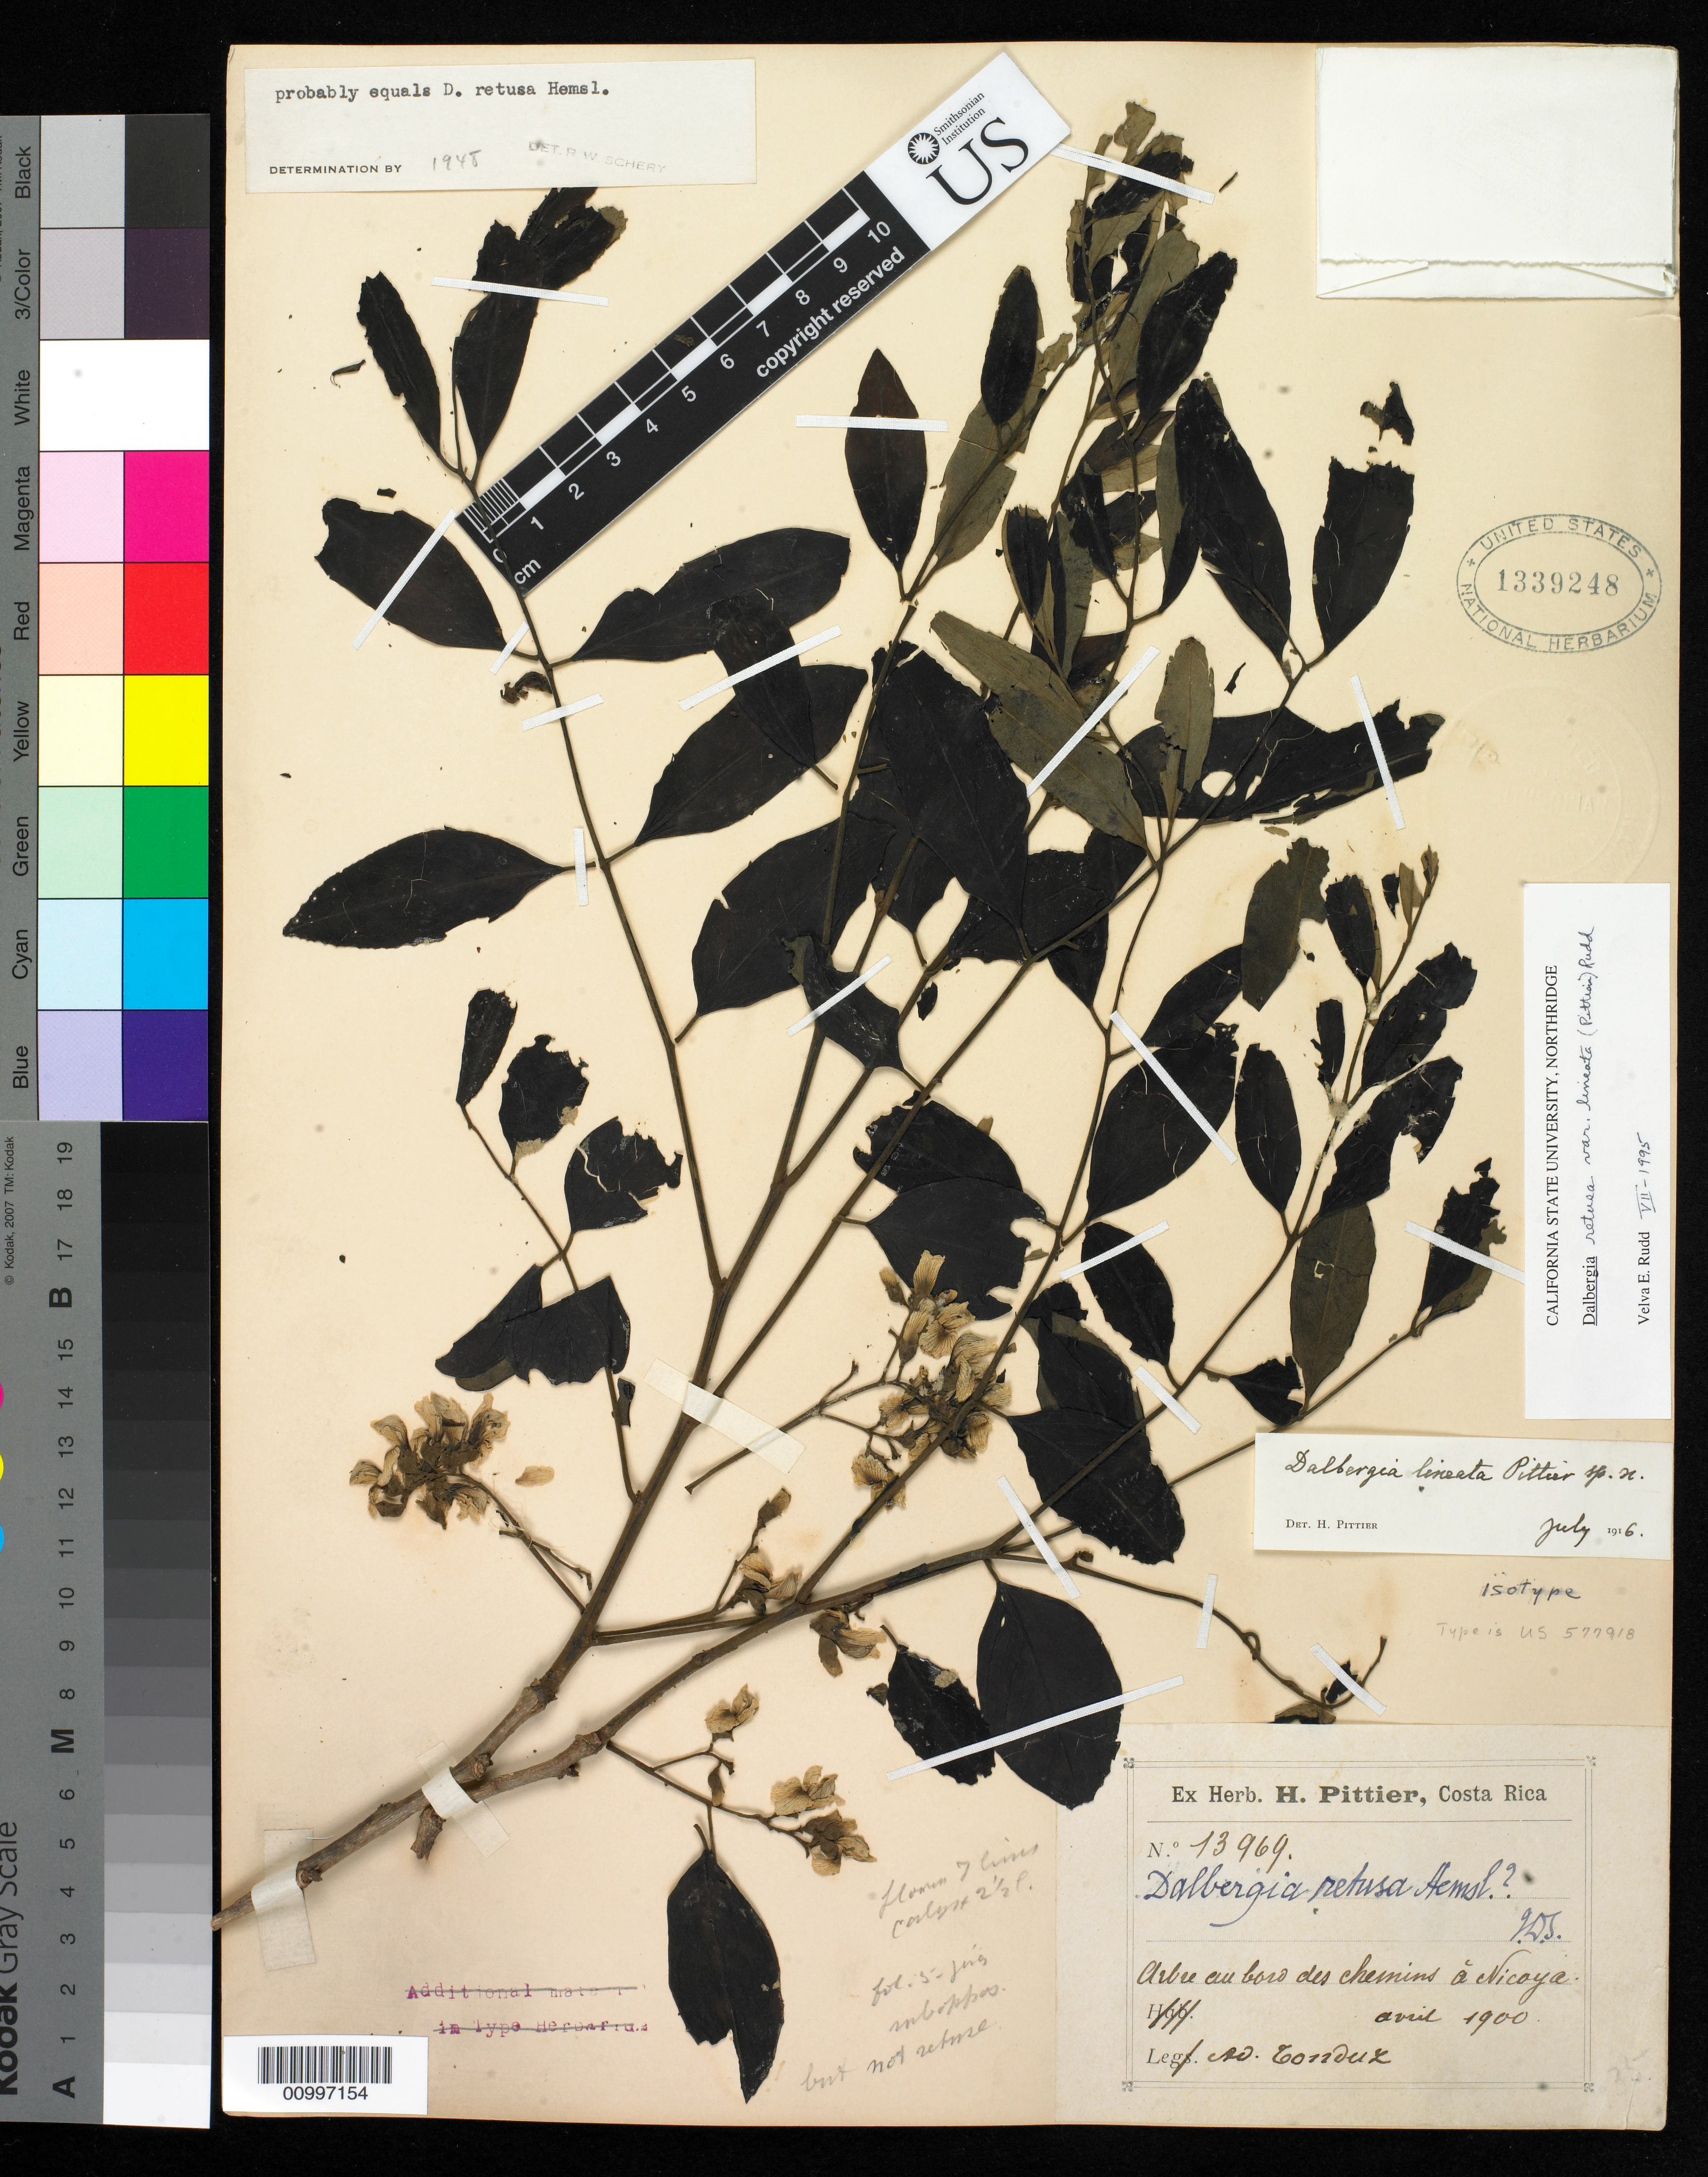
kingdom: Plantae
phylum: Tracheophyta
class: Magnoliopsida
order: Fabales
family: Fabaceae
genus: Dalbergia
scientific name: Dalbergia lineata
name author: Pittier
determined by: Rudd, V. E.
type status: Isotype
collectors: A. Tonduz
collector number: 13969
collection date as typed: Apr 1900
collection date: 1900-04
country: Costa Rica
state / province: Guanacaste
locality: Nicoya.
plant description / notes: From the herbarium of J. Donnell Smith.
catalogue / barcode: US 1339248